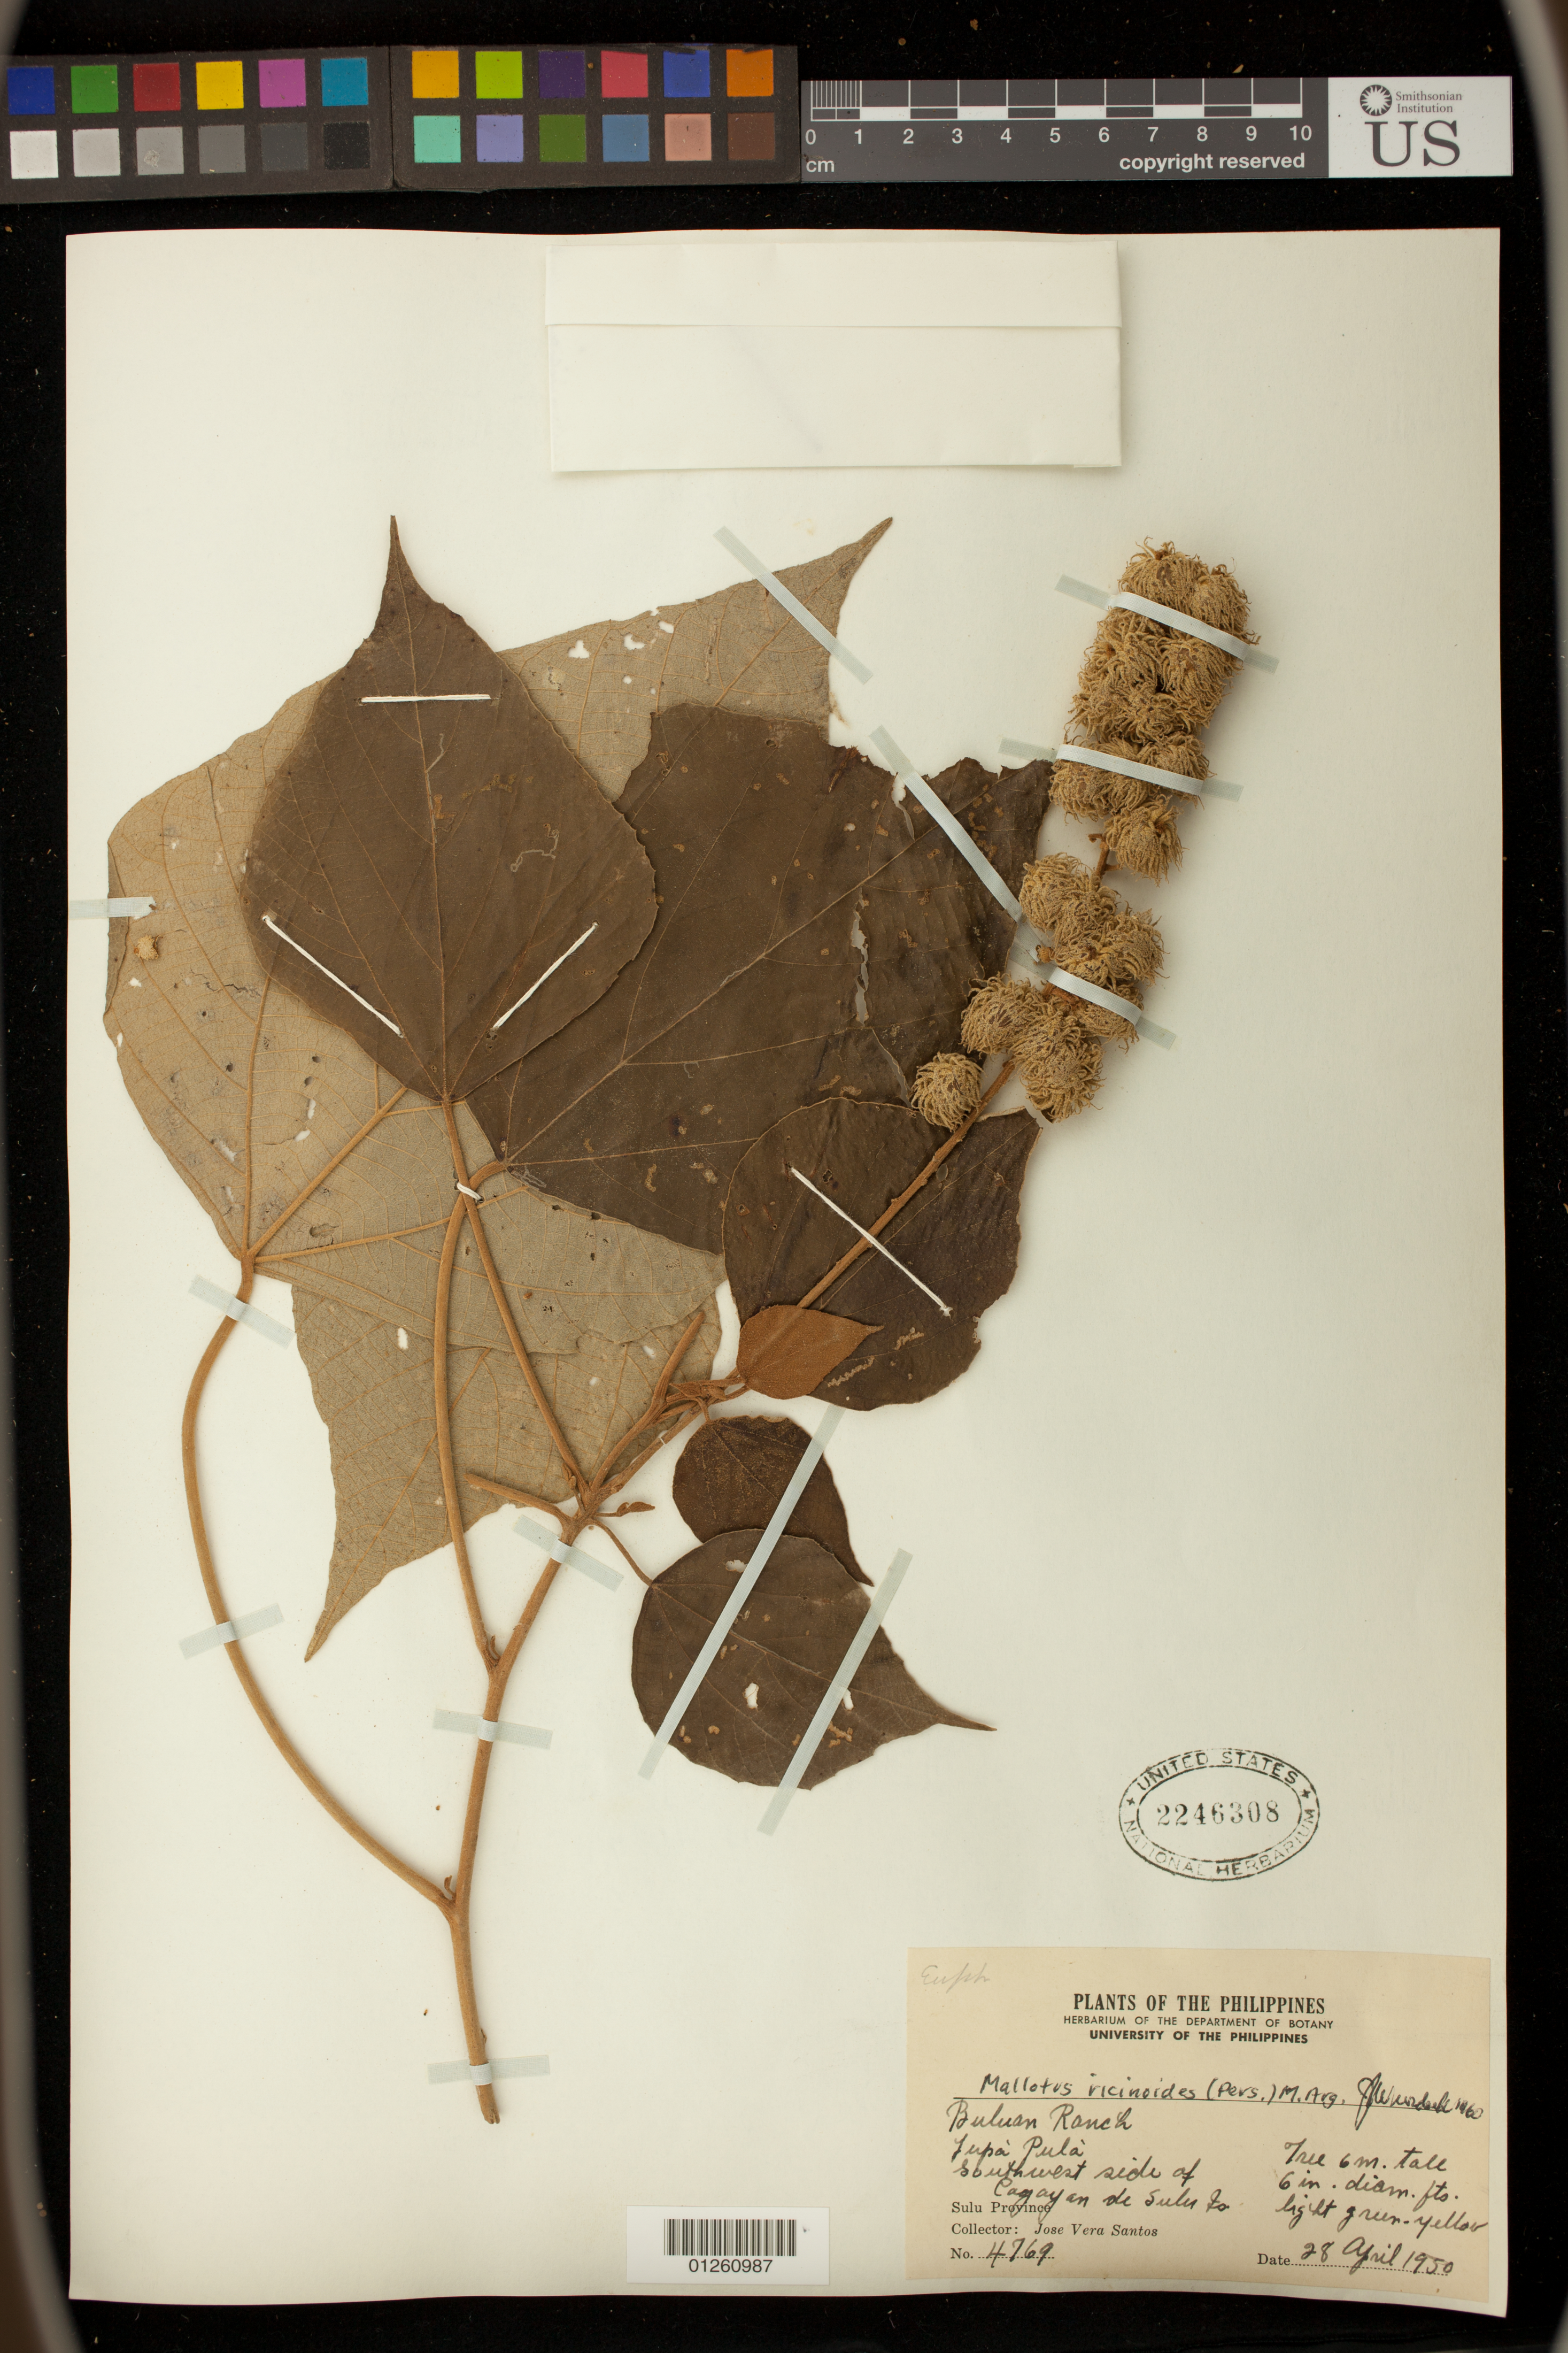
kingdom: Plantae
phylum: Tracheophyta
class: Magnoliopsida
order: Malpighiales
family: Euphorbiaceae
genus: Mallotus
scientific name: Mallotus ricinoides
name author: (Pers.) Müll. Arg.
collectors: J. V. Santos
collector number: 4769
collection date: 1950-04-28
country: Philippines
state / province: Mimaropa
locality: Buluan Ranch, Lupa Pula, southwest side of Cagayan de Sulu, Sulu Province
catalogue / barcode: US 2246308